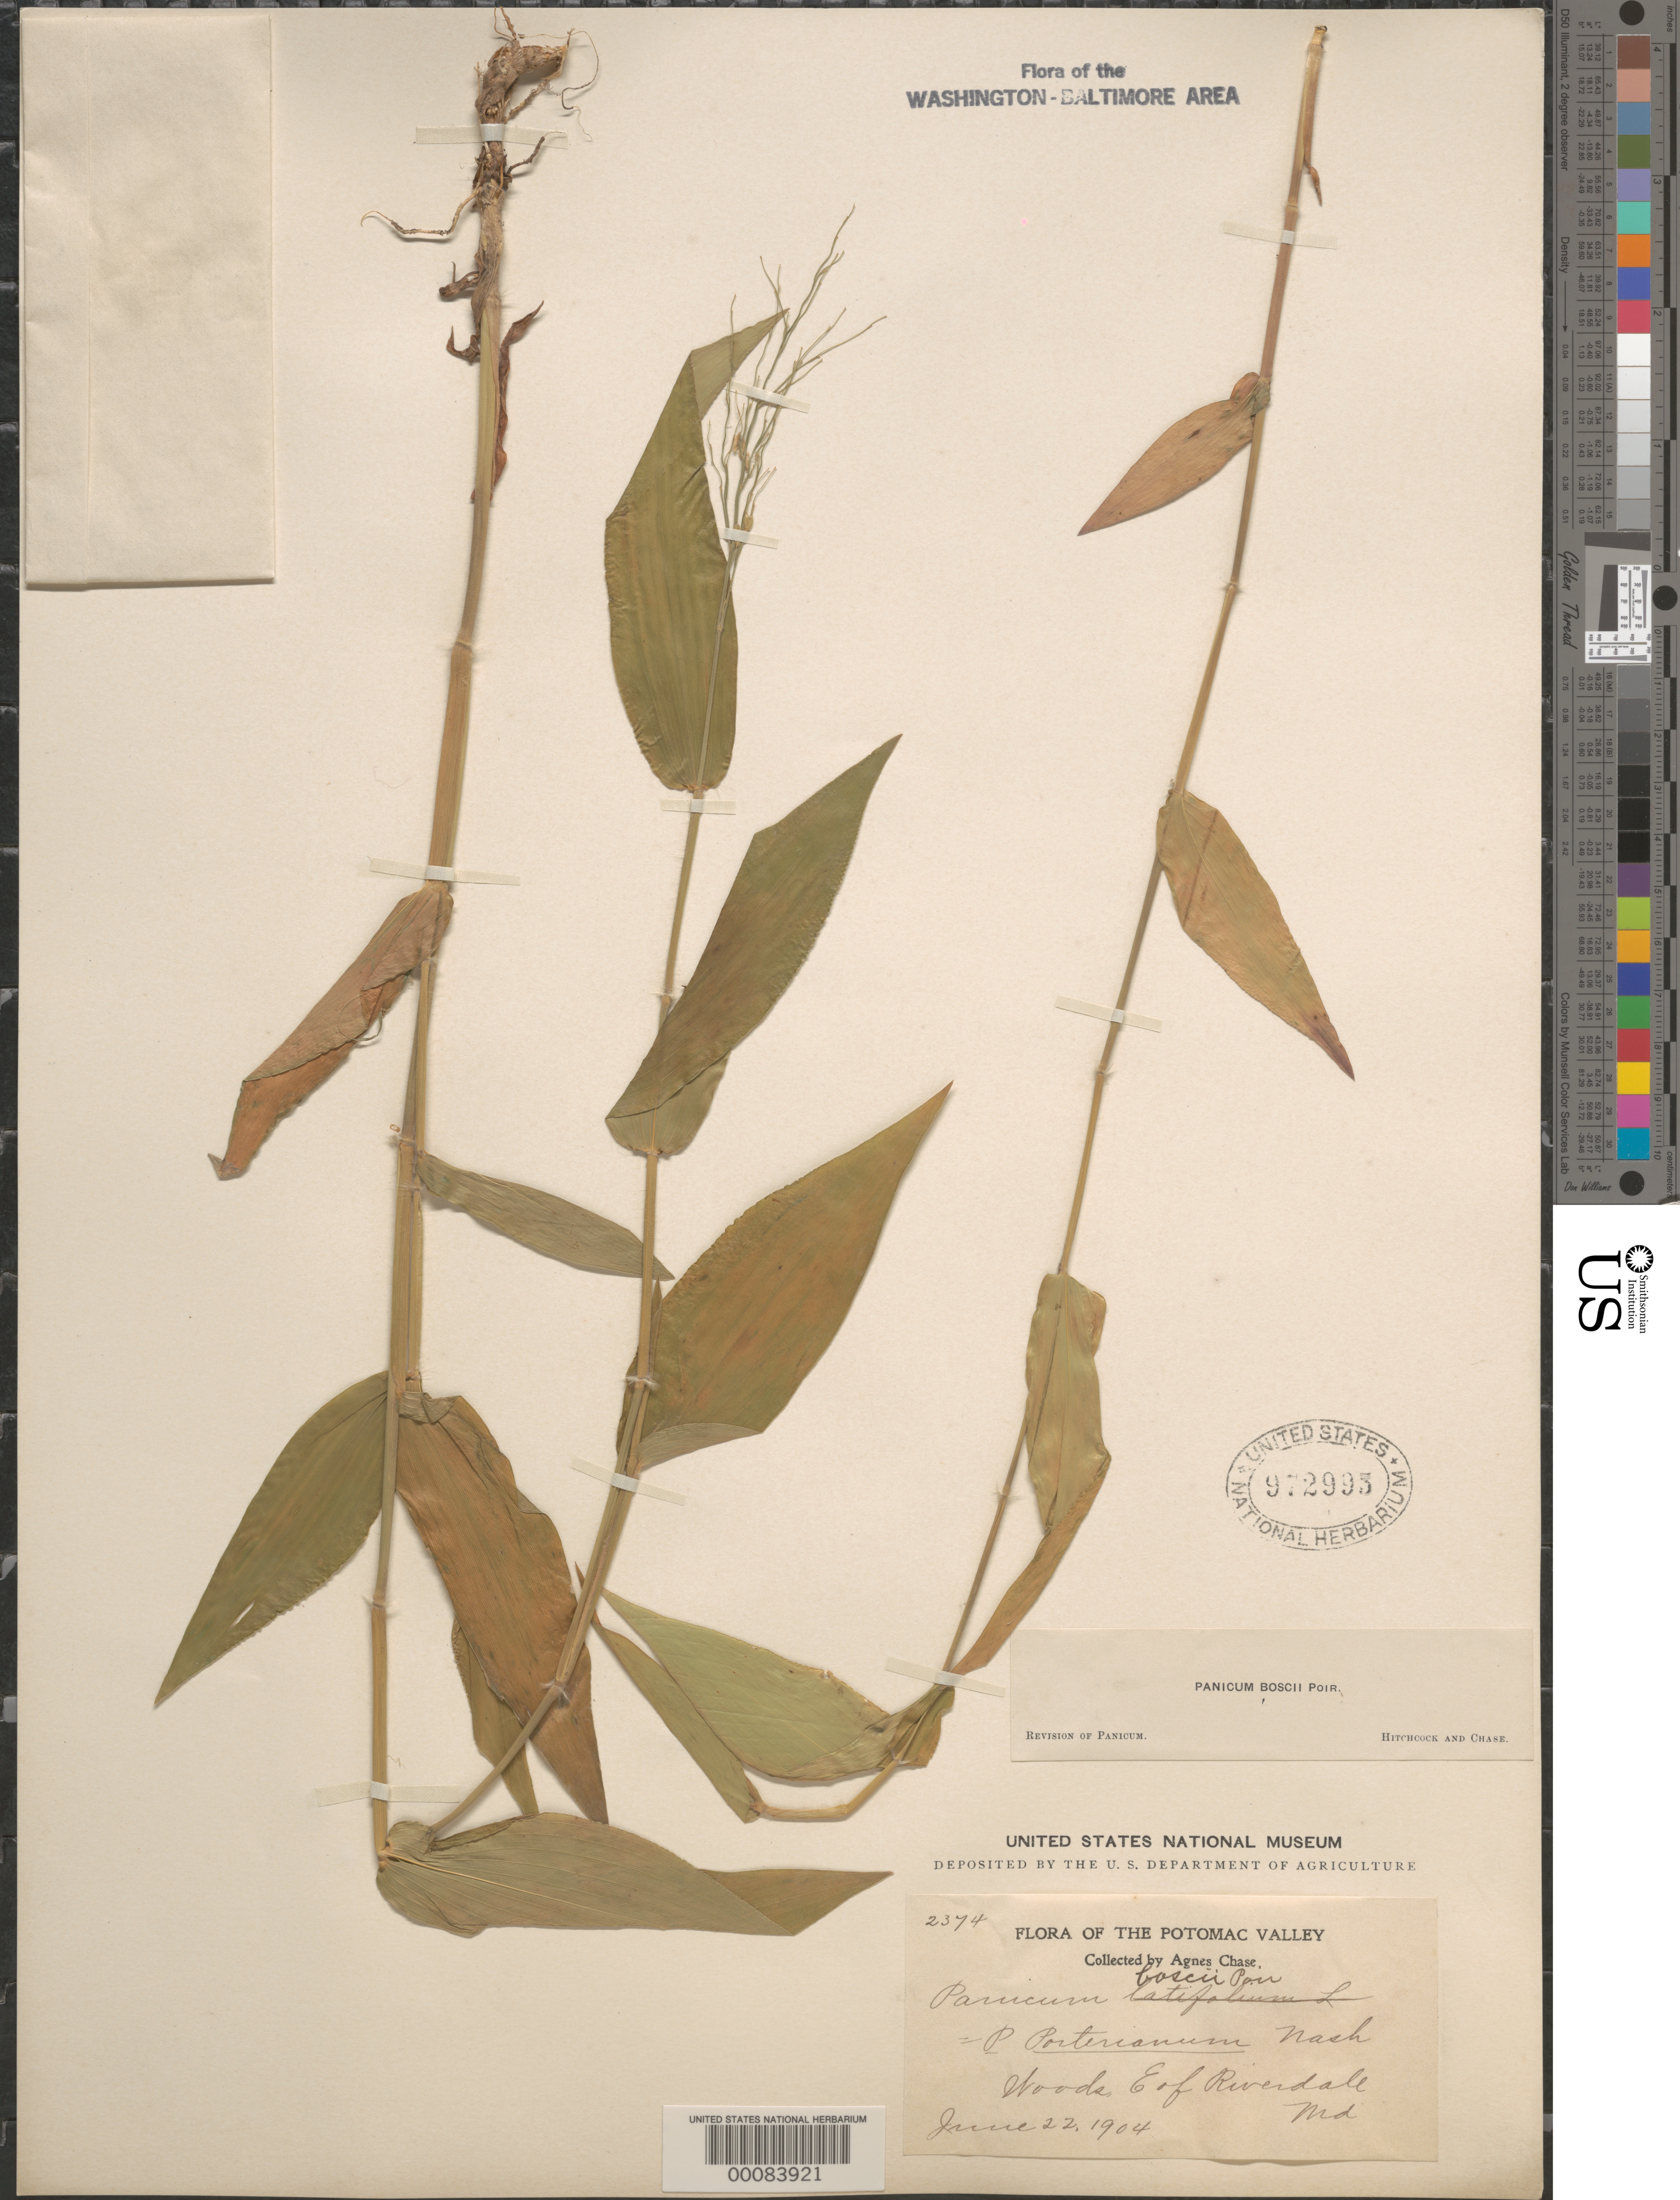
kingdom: Plantae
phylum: Tracheophyta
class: Liliopsida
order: Poales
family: Poaceae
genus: Dichanthelium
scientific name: Dichanthelium boscii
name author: (Poir.) Gould & C.A. Clark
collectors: A. Chase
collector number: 2374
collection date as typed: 22 Jun 1904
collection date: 1904-06-22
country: United States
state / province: Maryland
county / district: Prince George's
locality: Riverdale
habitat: Woods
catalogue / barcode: US 972995